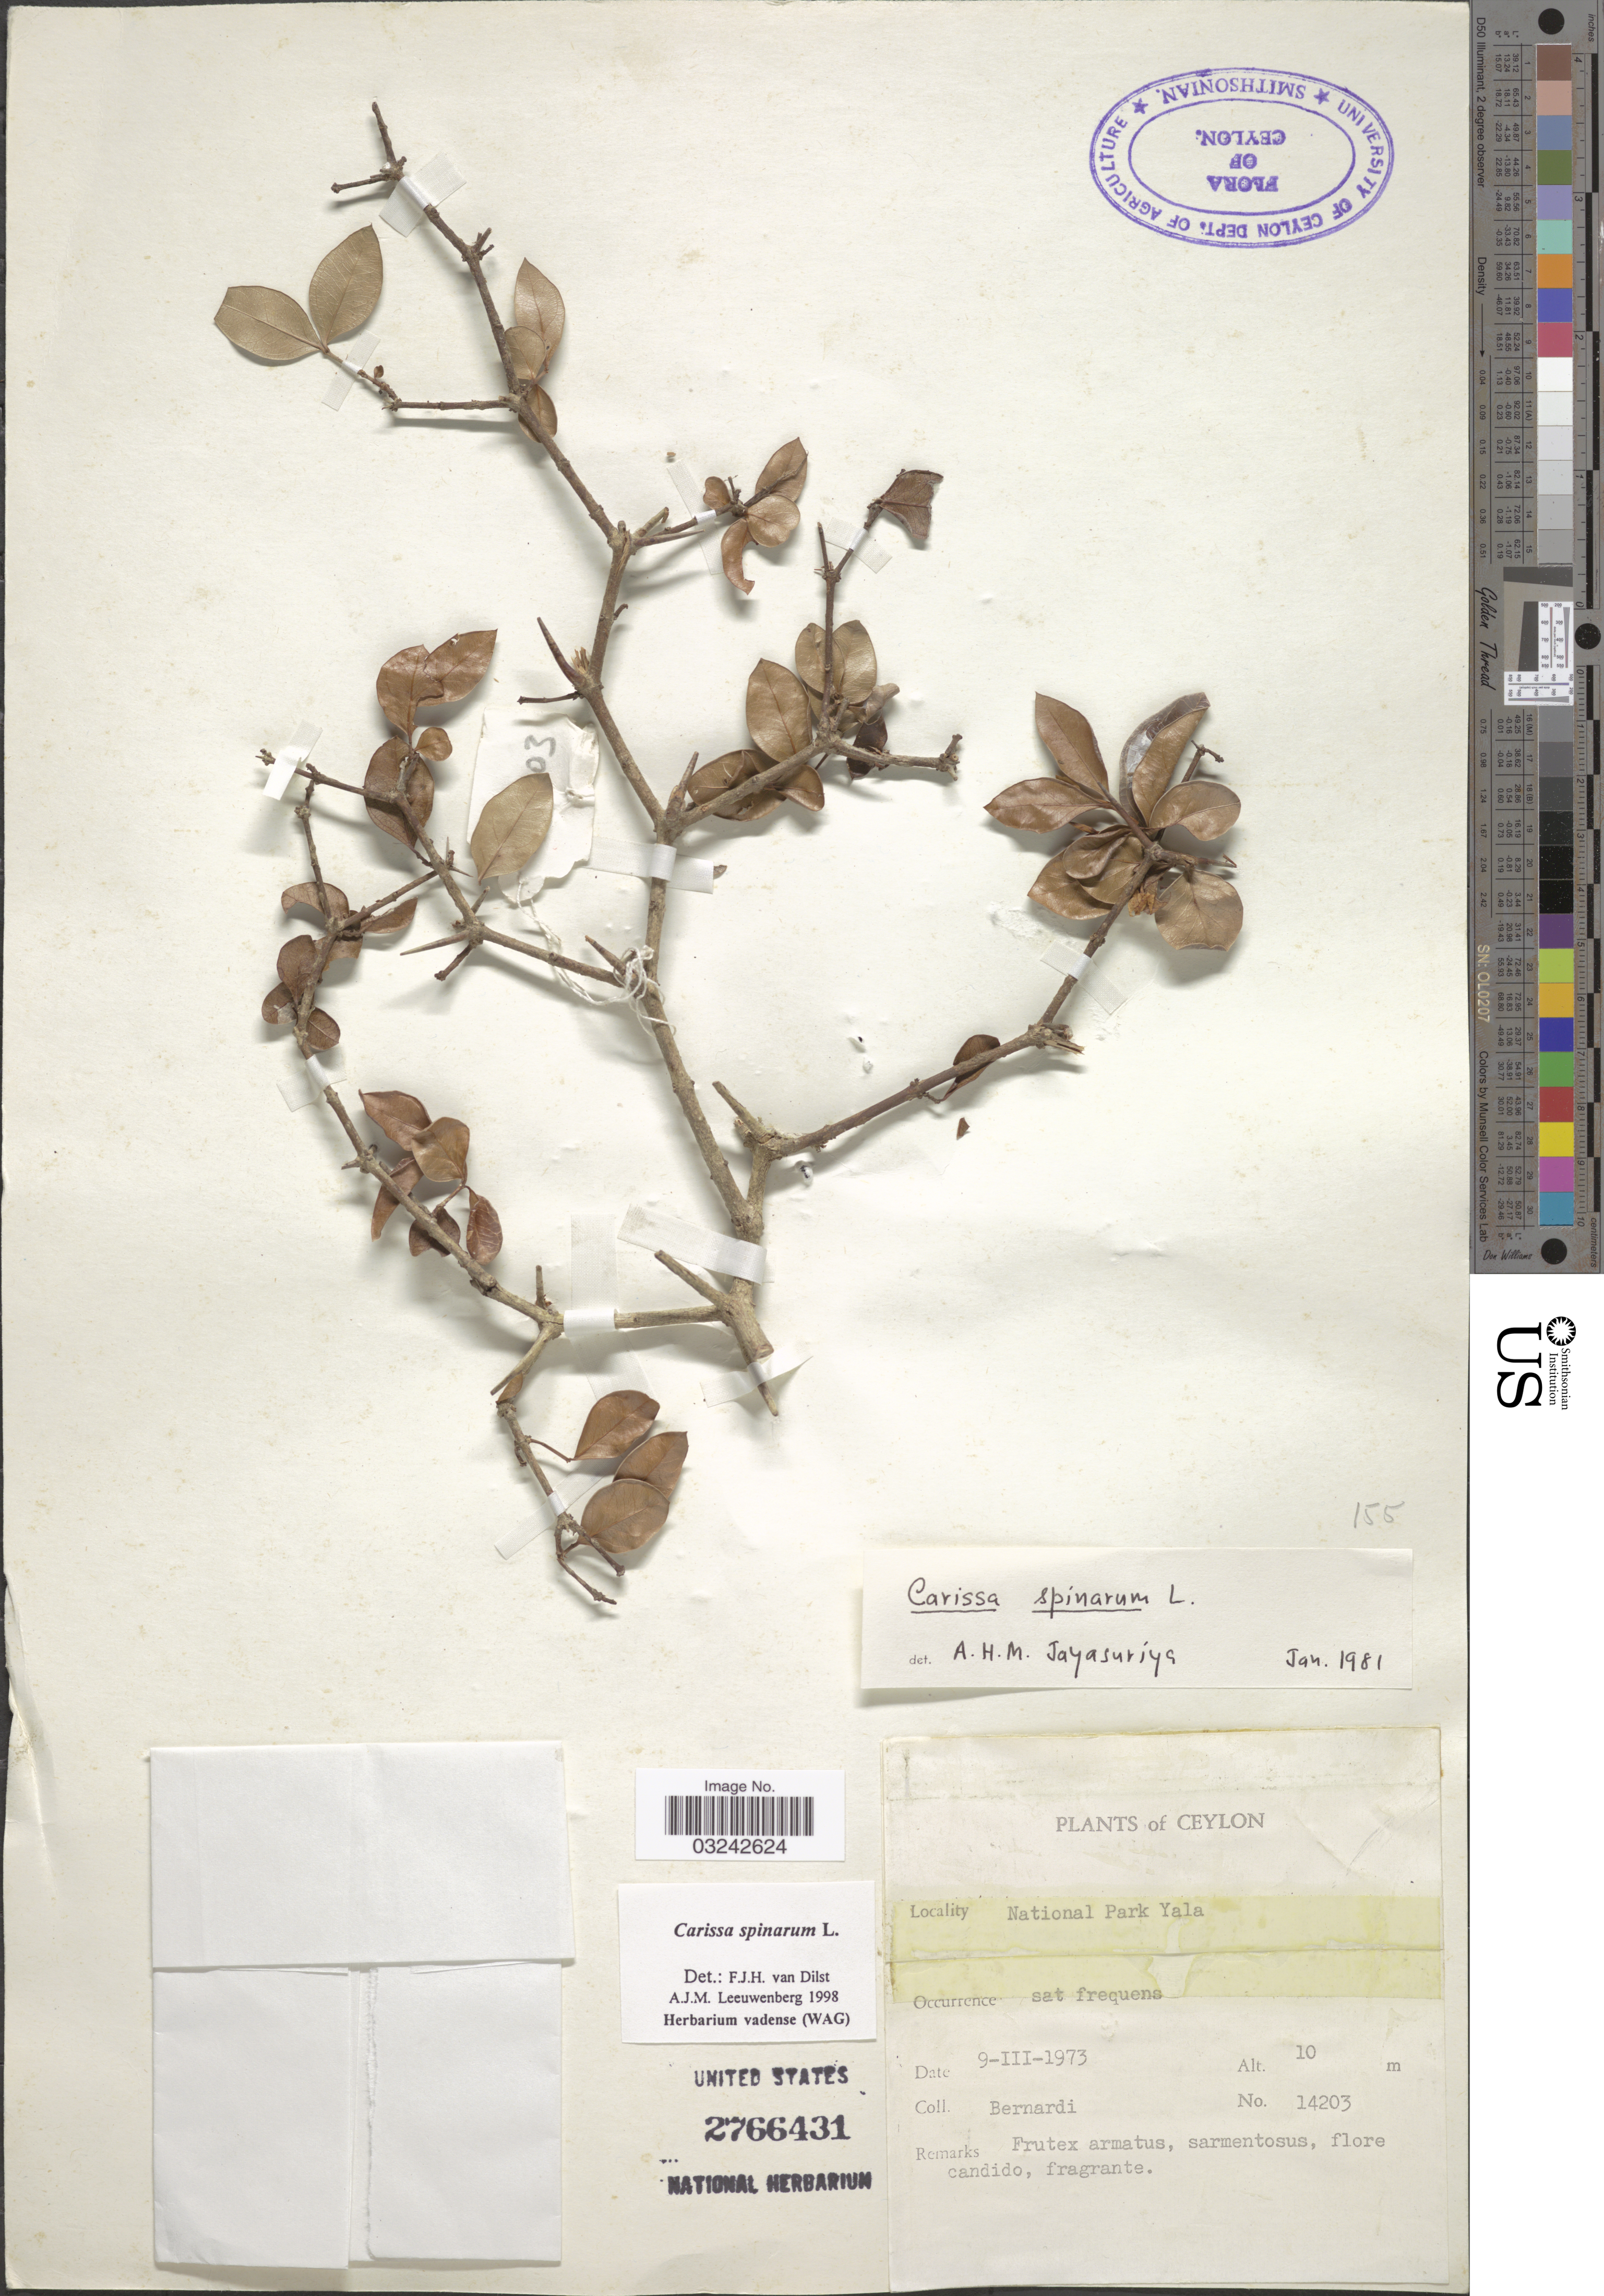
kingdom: Plantae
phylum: Tracheophyta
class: Magnoliopsida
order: Gentianales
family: Apocynaceae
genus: Carissa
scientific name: Carissa spinarum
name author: L.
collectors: Bernardi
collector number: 14203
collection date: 1973-03-09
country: Sri Lanka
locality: Ceylon. National Park Yala.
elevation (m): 10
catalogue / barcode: US 2766431